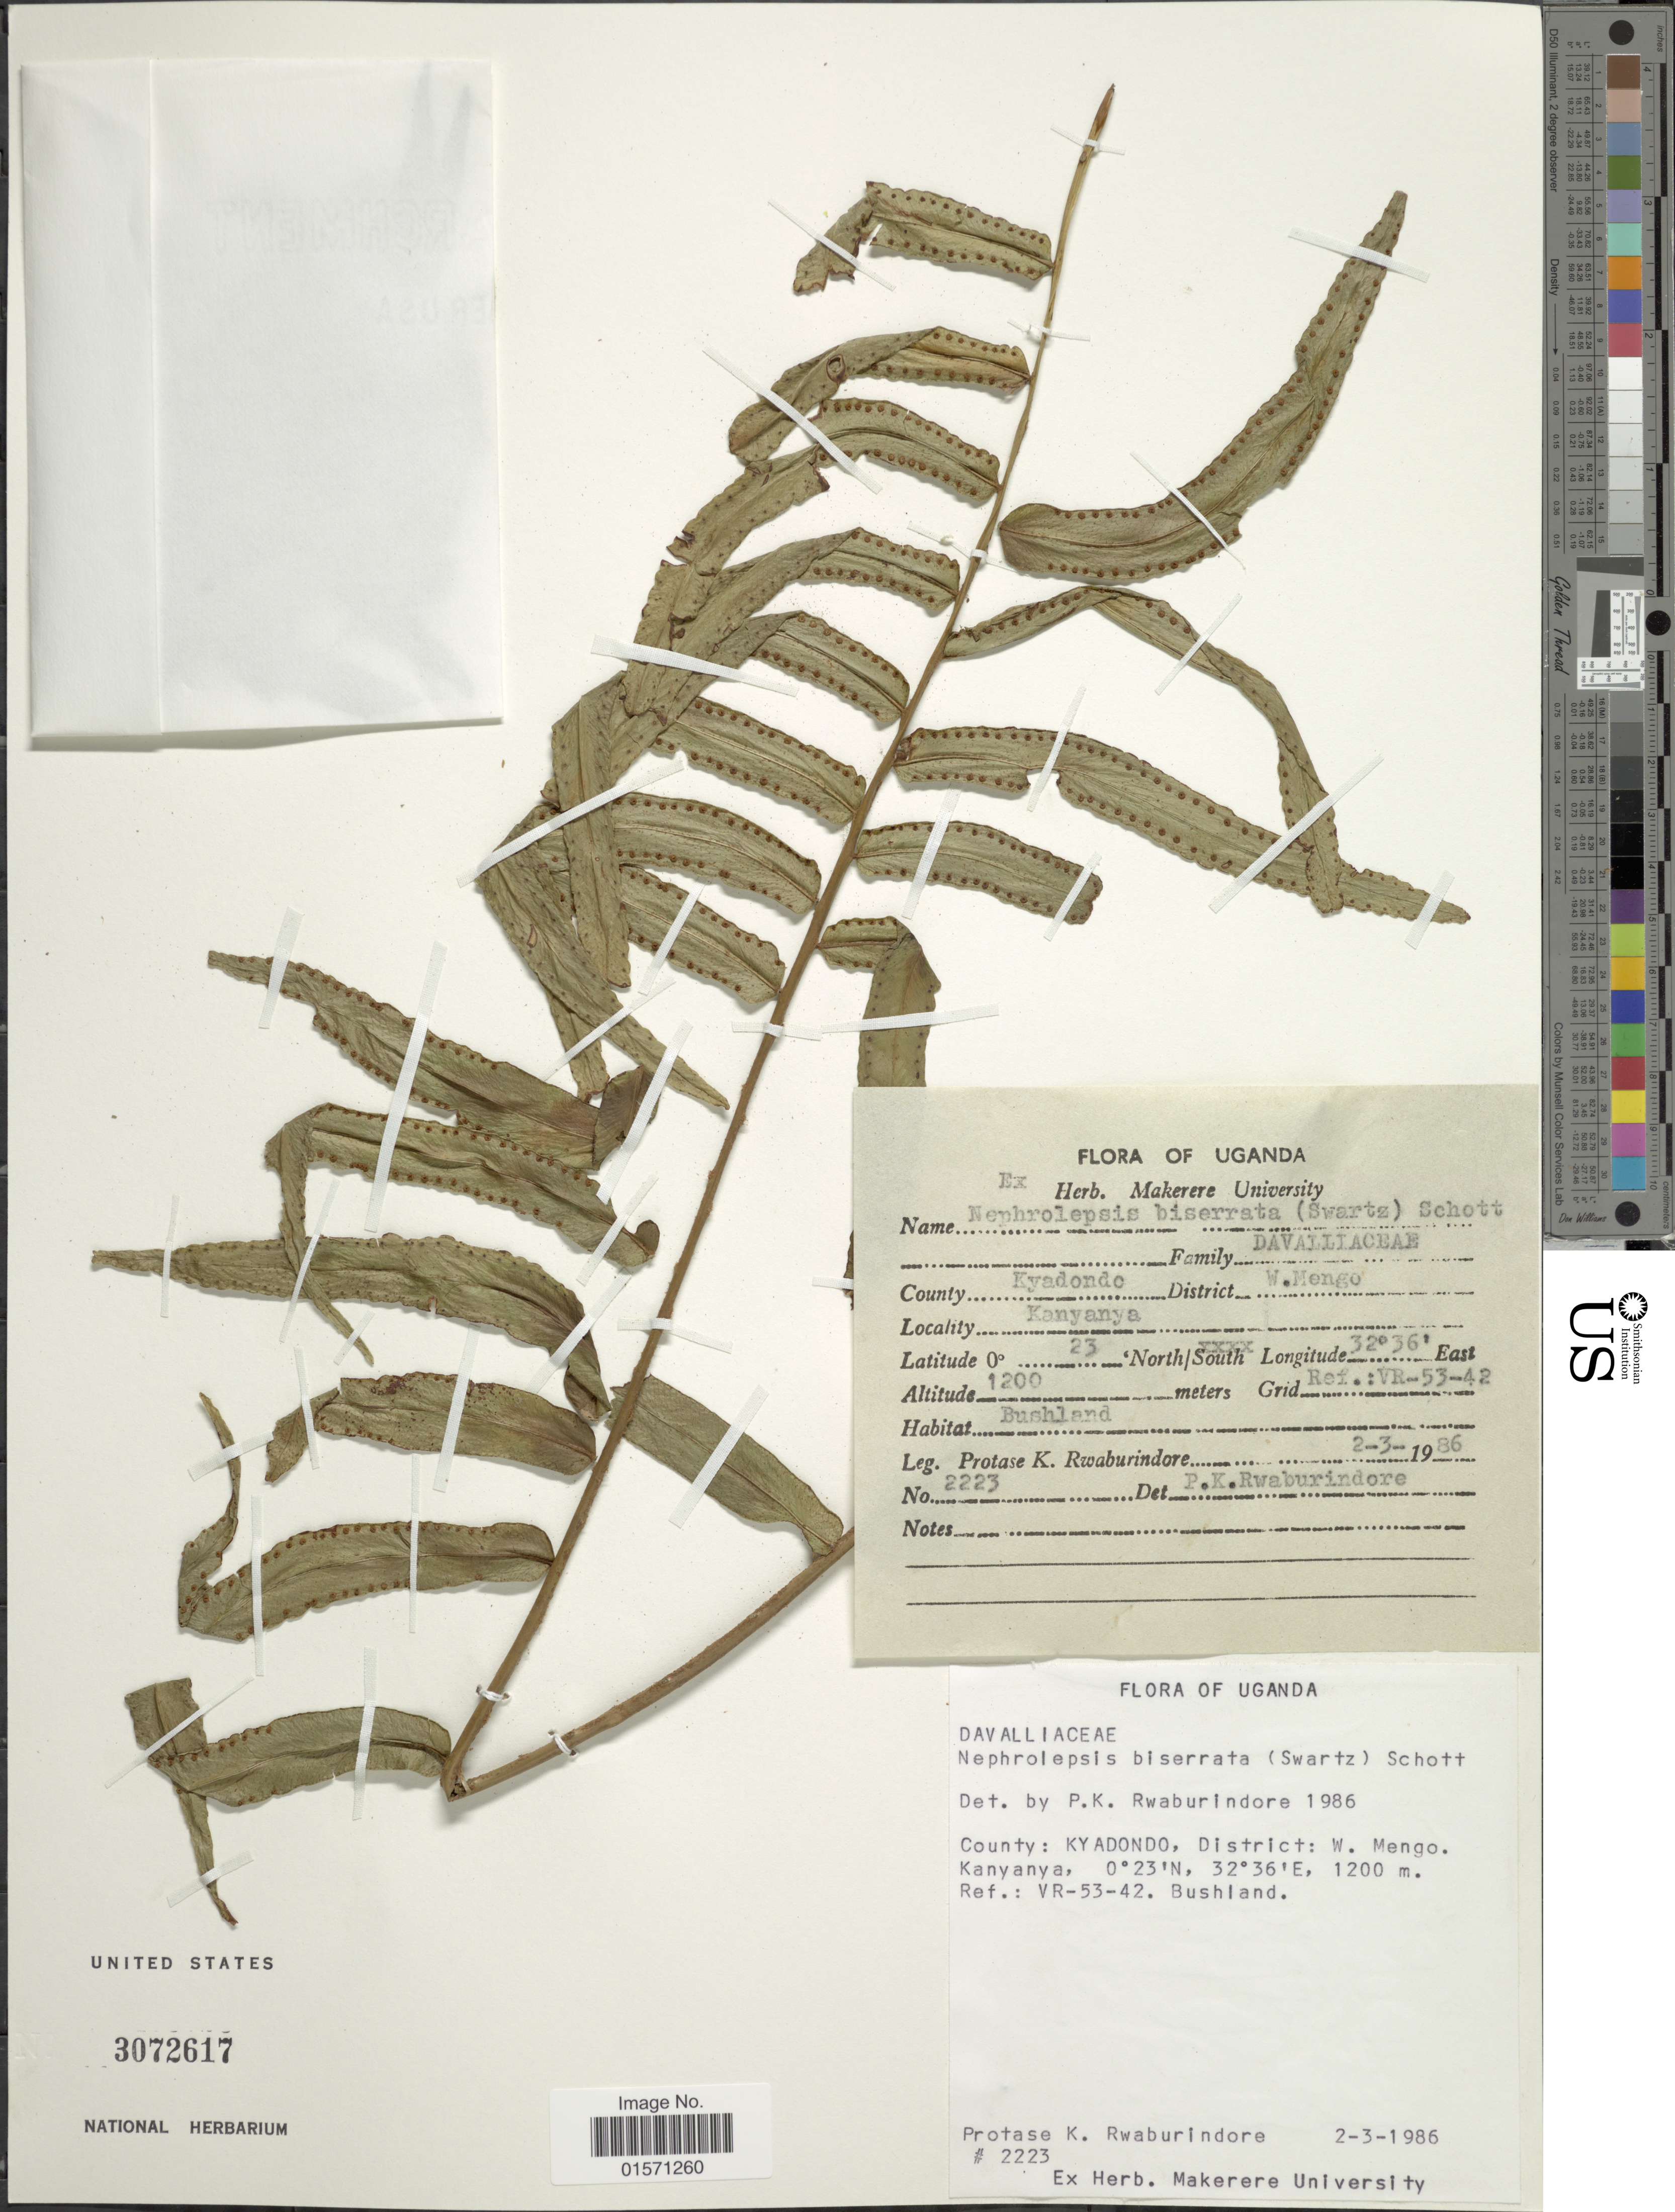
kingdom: Plantae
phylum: Tracheophyta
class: Polypodiopsida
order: Polypodiales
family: Nephrolepidaceae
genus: Nephrolepis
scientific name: Nephrolepis biserrata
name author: (Sw.) Schott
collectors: P. Rwaburindore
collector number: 2223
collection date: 1986-03-02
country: Uganda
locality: County: Kyadondo, District: W. Mengo. Kanyanya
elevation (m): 1200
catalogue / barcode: US 3072617